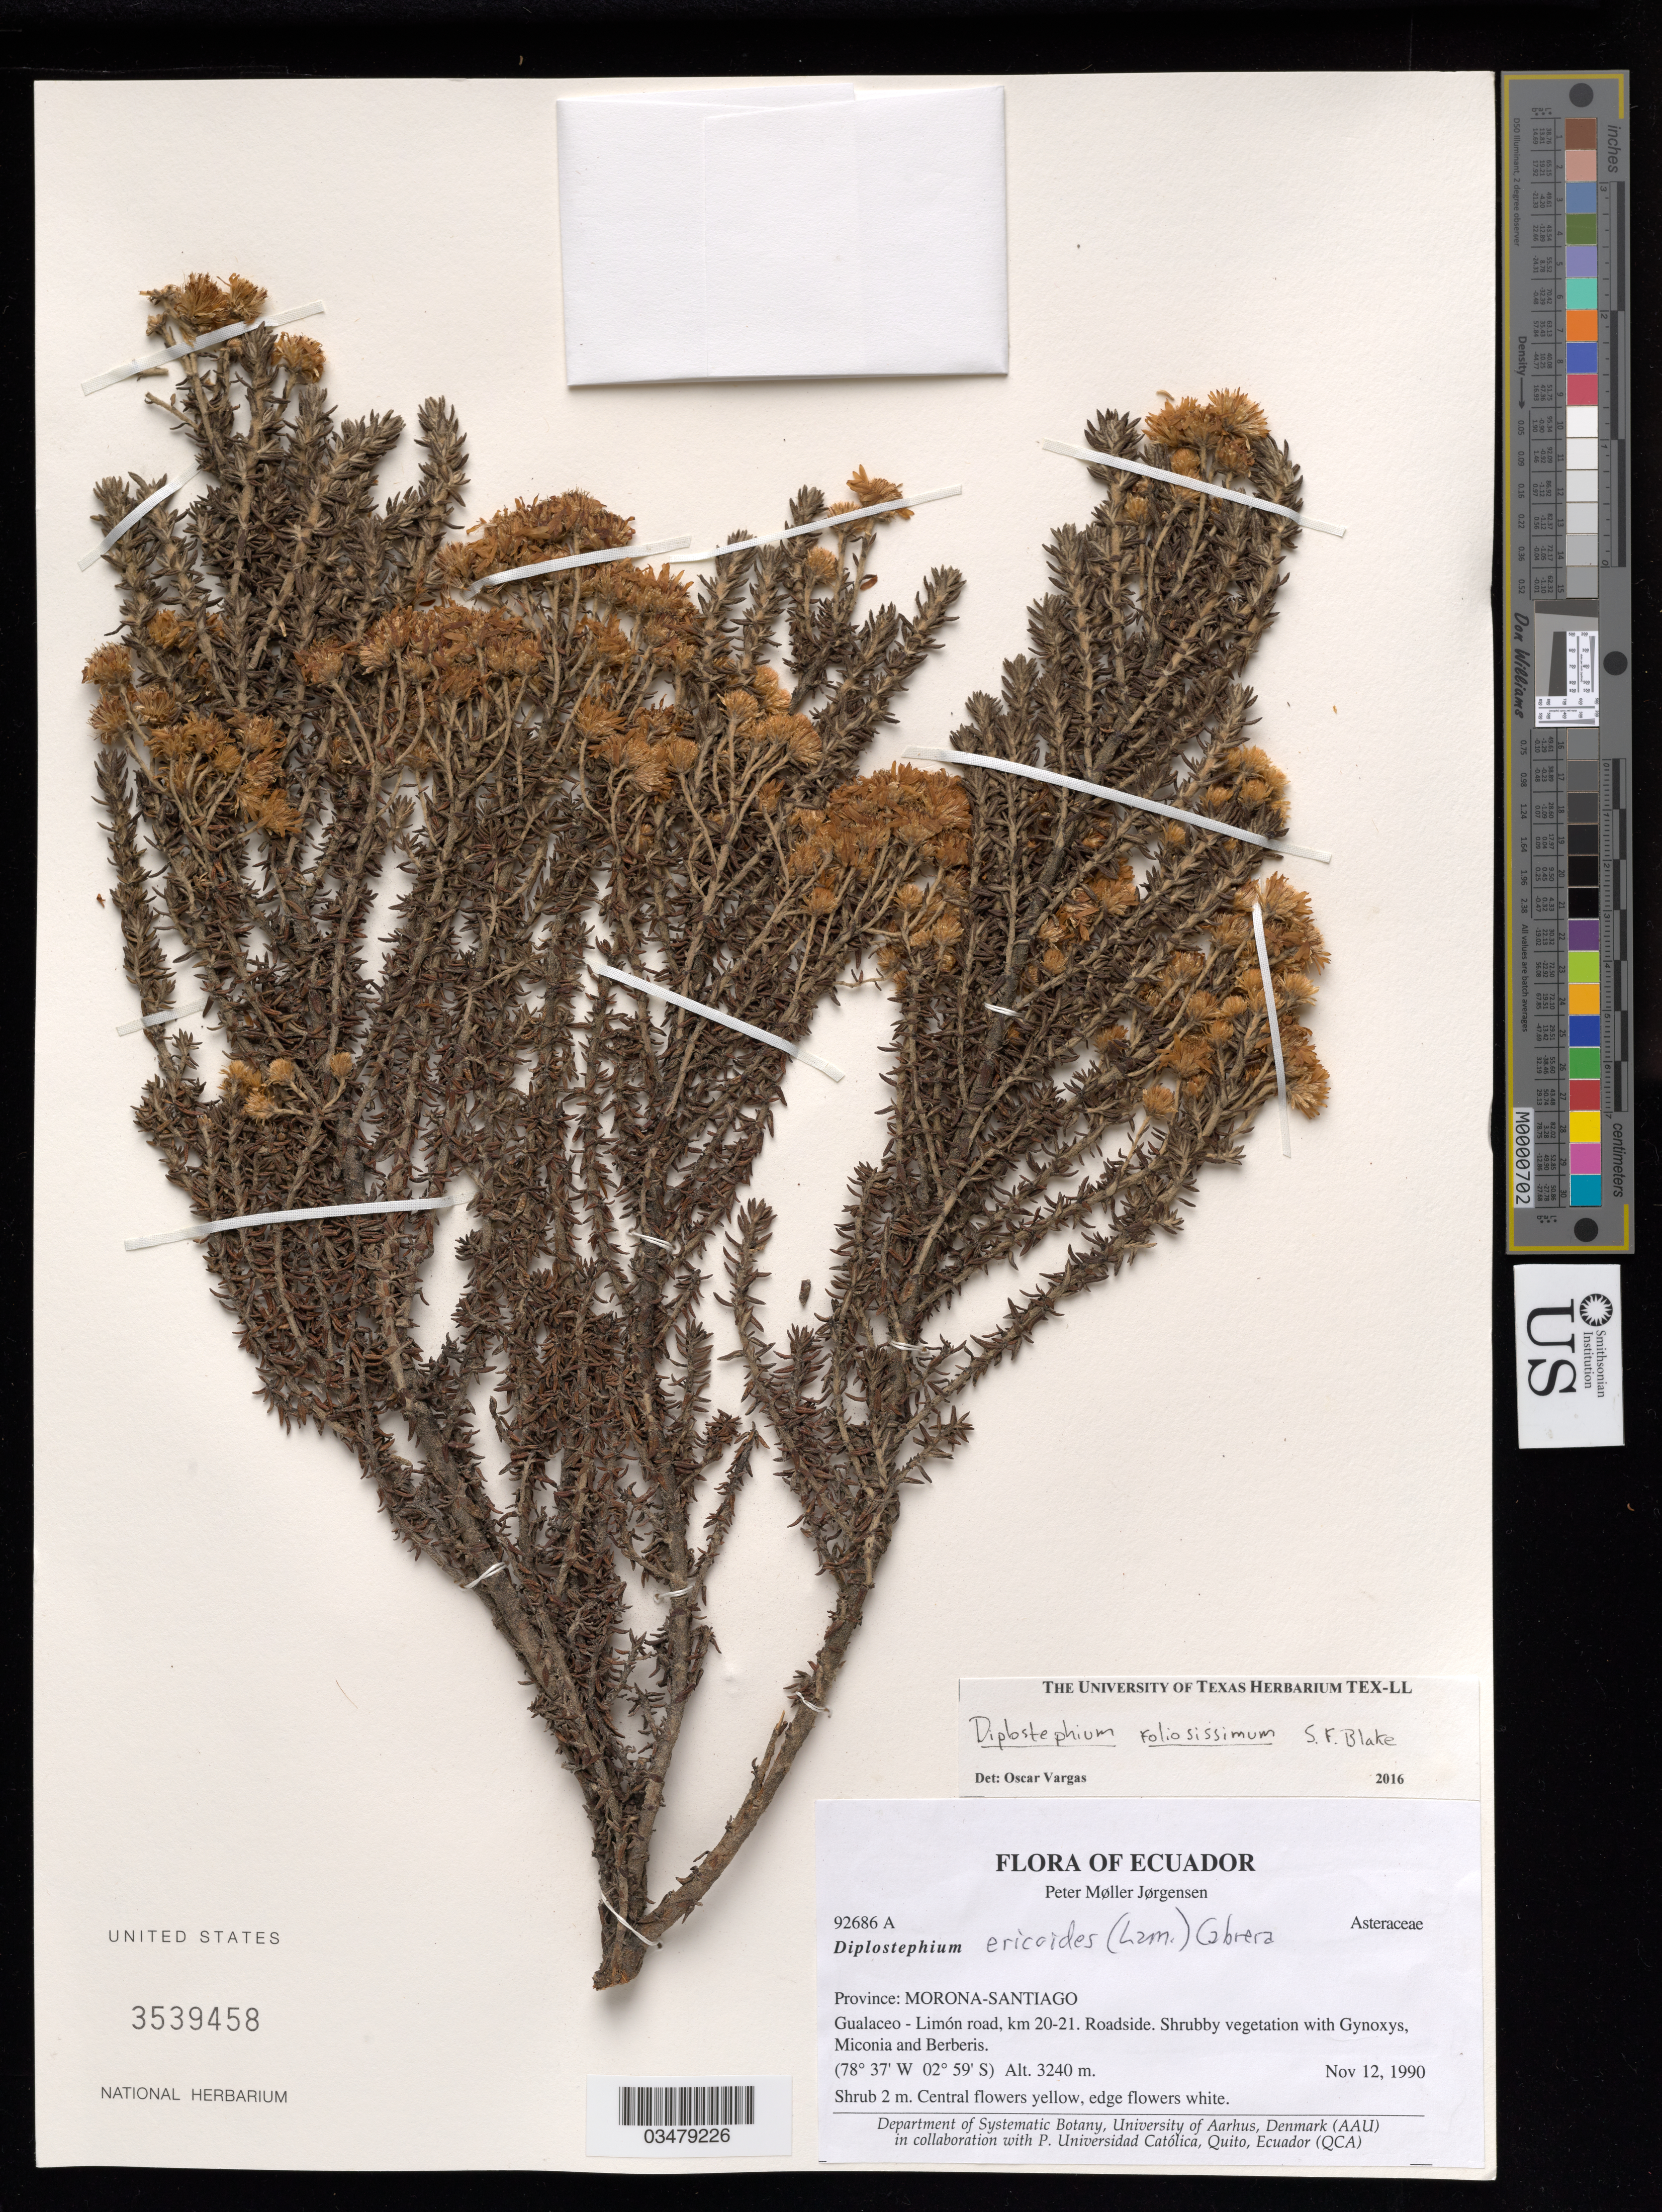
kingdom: Plantae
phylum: Tracheophyta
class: Magnoliopsida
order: Asterales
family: Asteraceae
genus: Diplostephium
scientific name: Diplostephium foliosissimum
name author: S.F. Blake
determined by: Vargas, Oscar M.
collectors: P. Jörgensen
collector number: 92686 A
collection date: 1990-11-12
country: Ecuador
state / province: Morona-Santiago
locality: Gualaceo-Limon road, km 20-21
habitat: Roadside; shrubby vegetation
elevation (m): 3240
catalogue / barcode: US 3539458